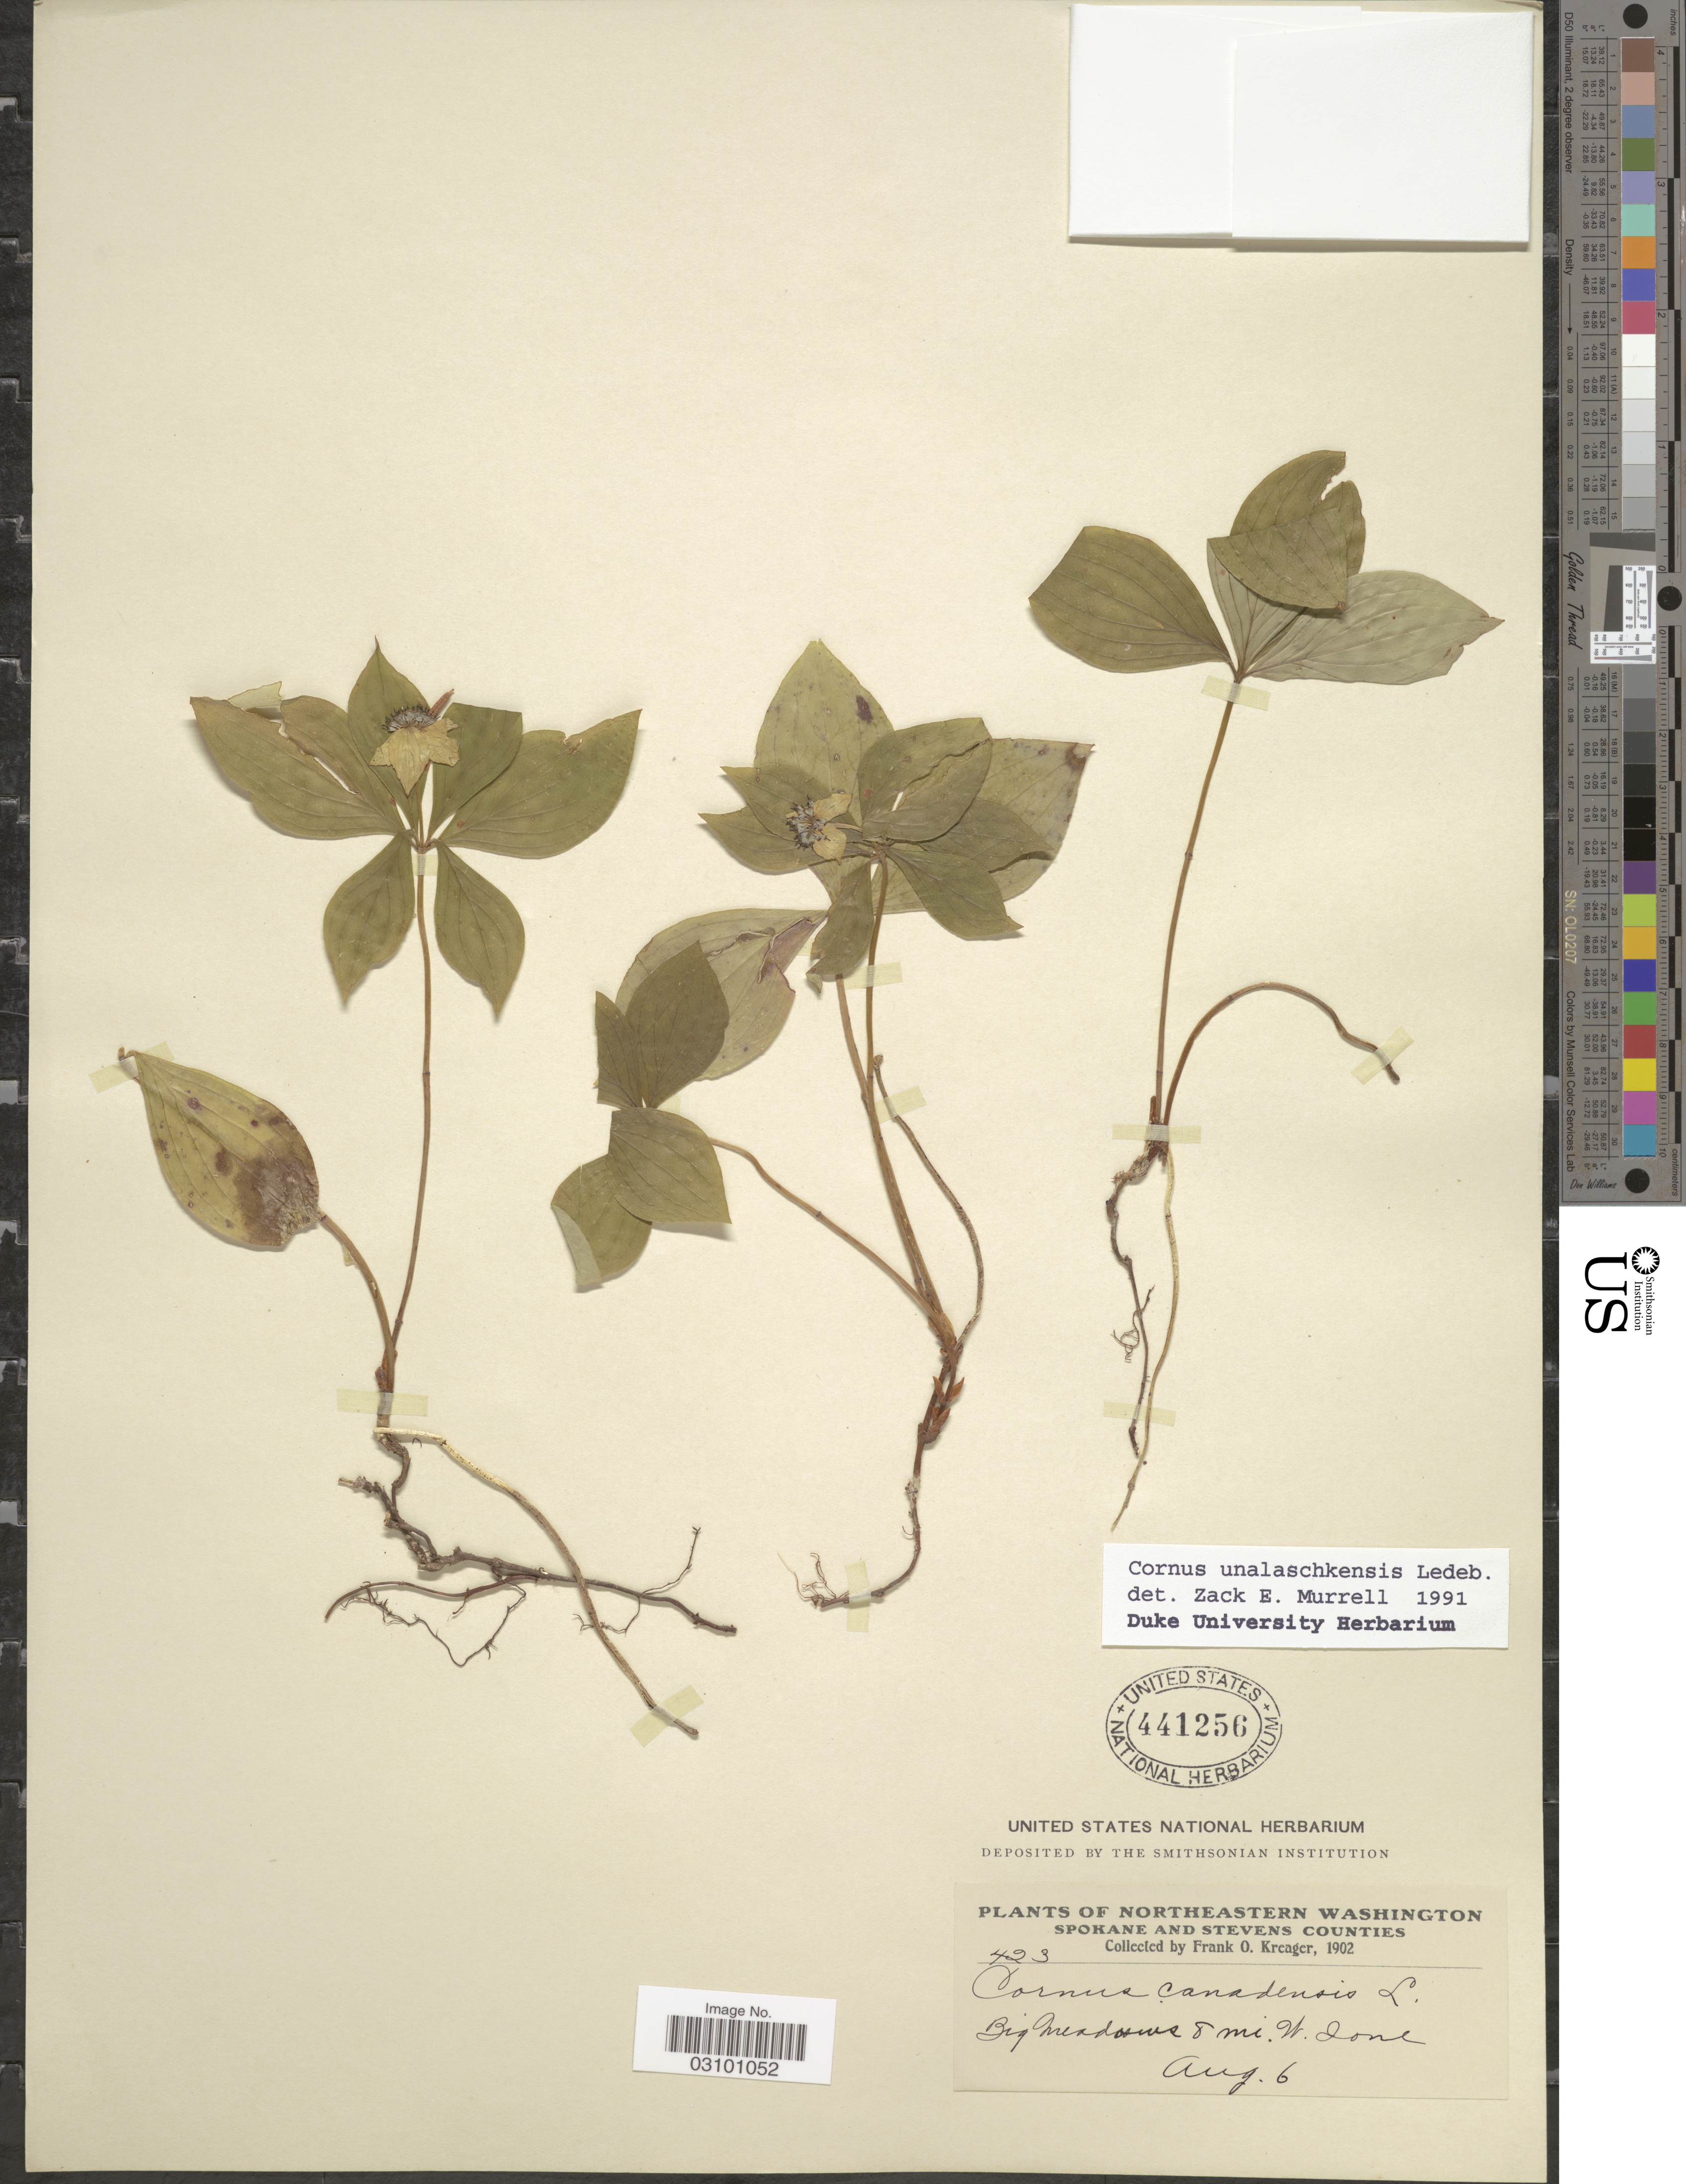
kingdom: Plantae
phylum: Tracheophyta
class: Magnoliopsida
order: Cornales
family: Cornaceae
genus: Cornus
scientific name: Cornus unalaschkensis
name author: Ledeb.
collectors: F. Kreager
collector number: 423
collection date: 1902-08-06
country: United States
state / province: Washington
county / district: Spokane / Stevens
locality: Northeastern Washington. Spokane and Stevens Counties. Big Meadows 8 mi. N. Ione.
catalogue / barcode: US 441256